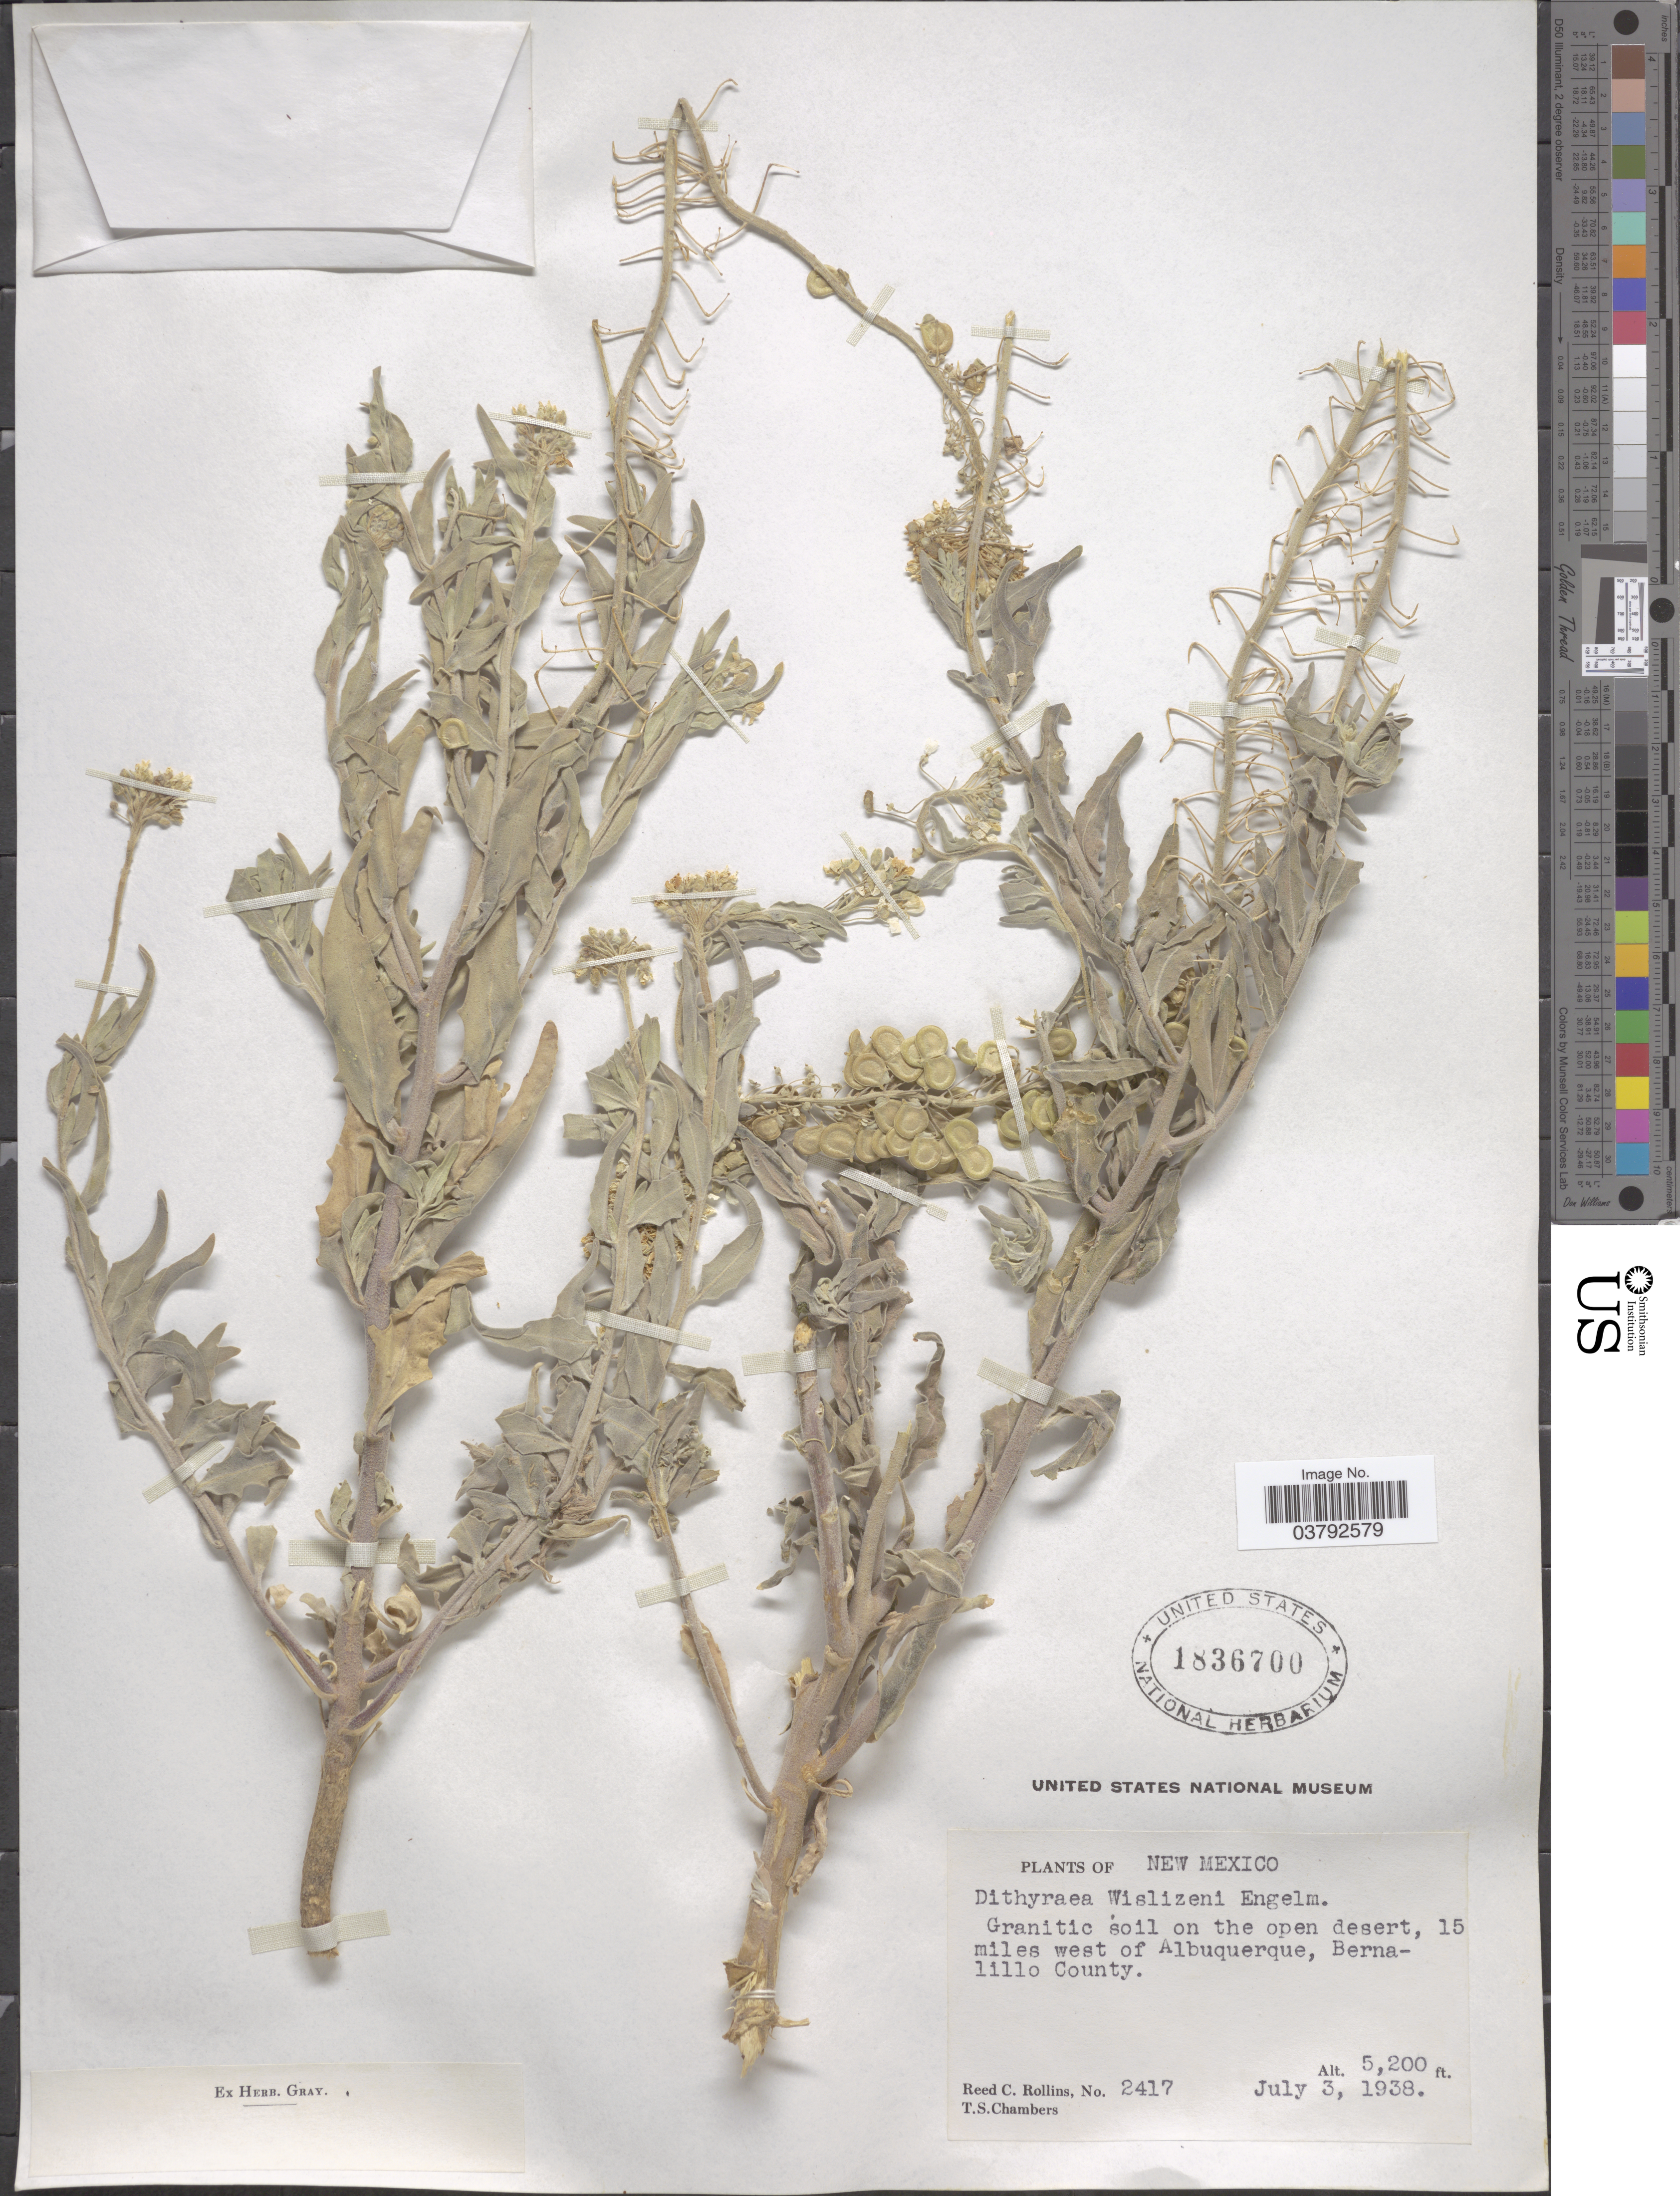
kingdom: Plantae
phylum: Tracheophyta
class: Magnoliopsida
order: Brassicales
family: Brassicaceae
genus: Dithyrea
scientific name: Dithyrea wislizeni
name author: Engelm.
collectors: R. C. Rollins & T. Chambers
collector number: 2417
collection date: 1938-07-03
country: United States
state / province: New Mexico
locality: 15 miles west of Albuquerque, Bernalillo County.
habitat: granitic soil on the open desert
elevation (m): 1585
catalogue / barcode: US 1836700